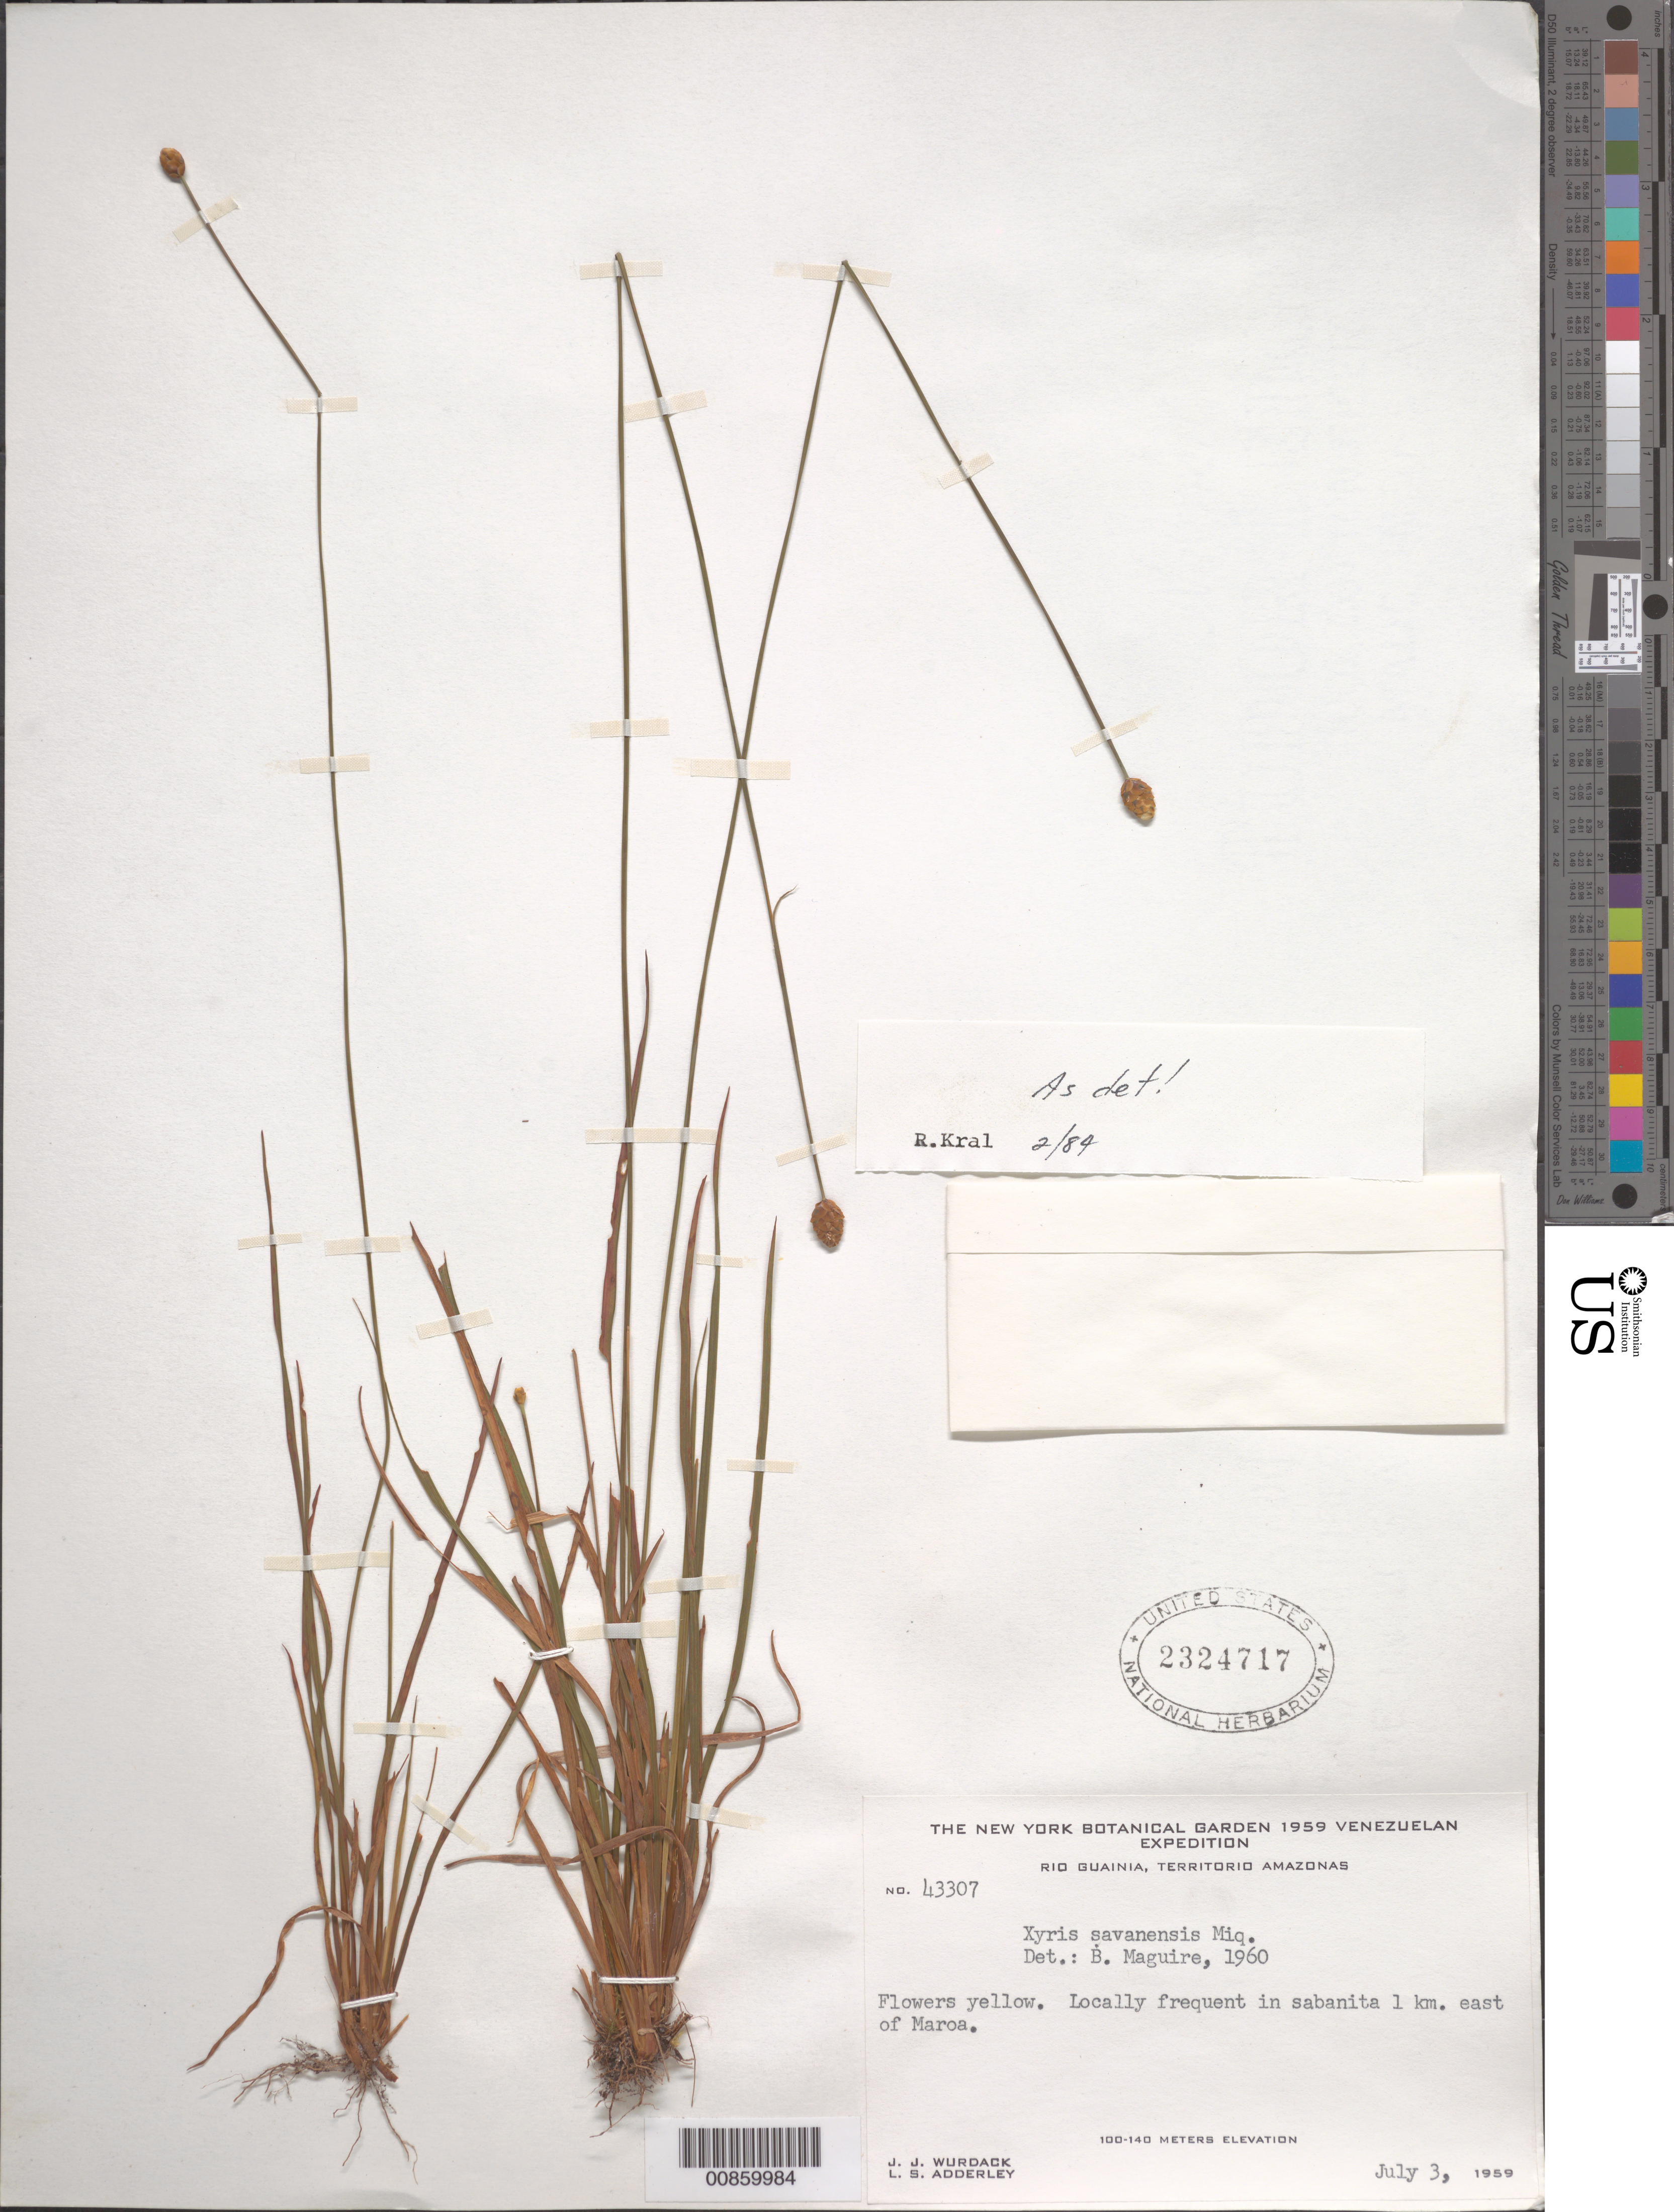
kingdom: Plantae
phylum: Tracheophyta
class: Liliopsida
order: Poales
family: Xyridaceae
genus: Xyris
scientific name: Xyris savanensis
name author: Miq.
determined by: Maguire, Bassett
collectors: J. J. Wurdack & L. S. Adderley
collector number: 43307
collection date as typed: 3-Jul-59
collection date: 1959-07-03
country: Venezuela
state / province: Amazonas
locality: Río Guainía, 1 km E of Maroa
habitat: Sabanita.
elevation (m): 130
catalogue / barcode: US 2324717